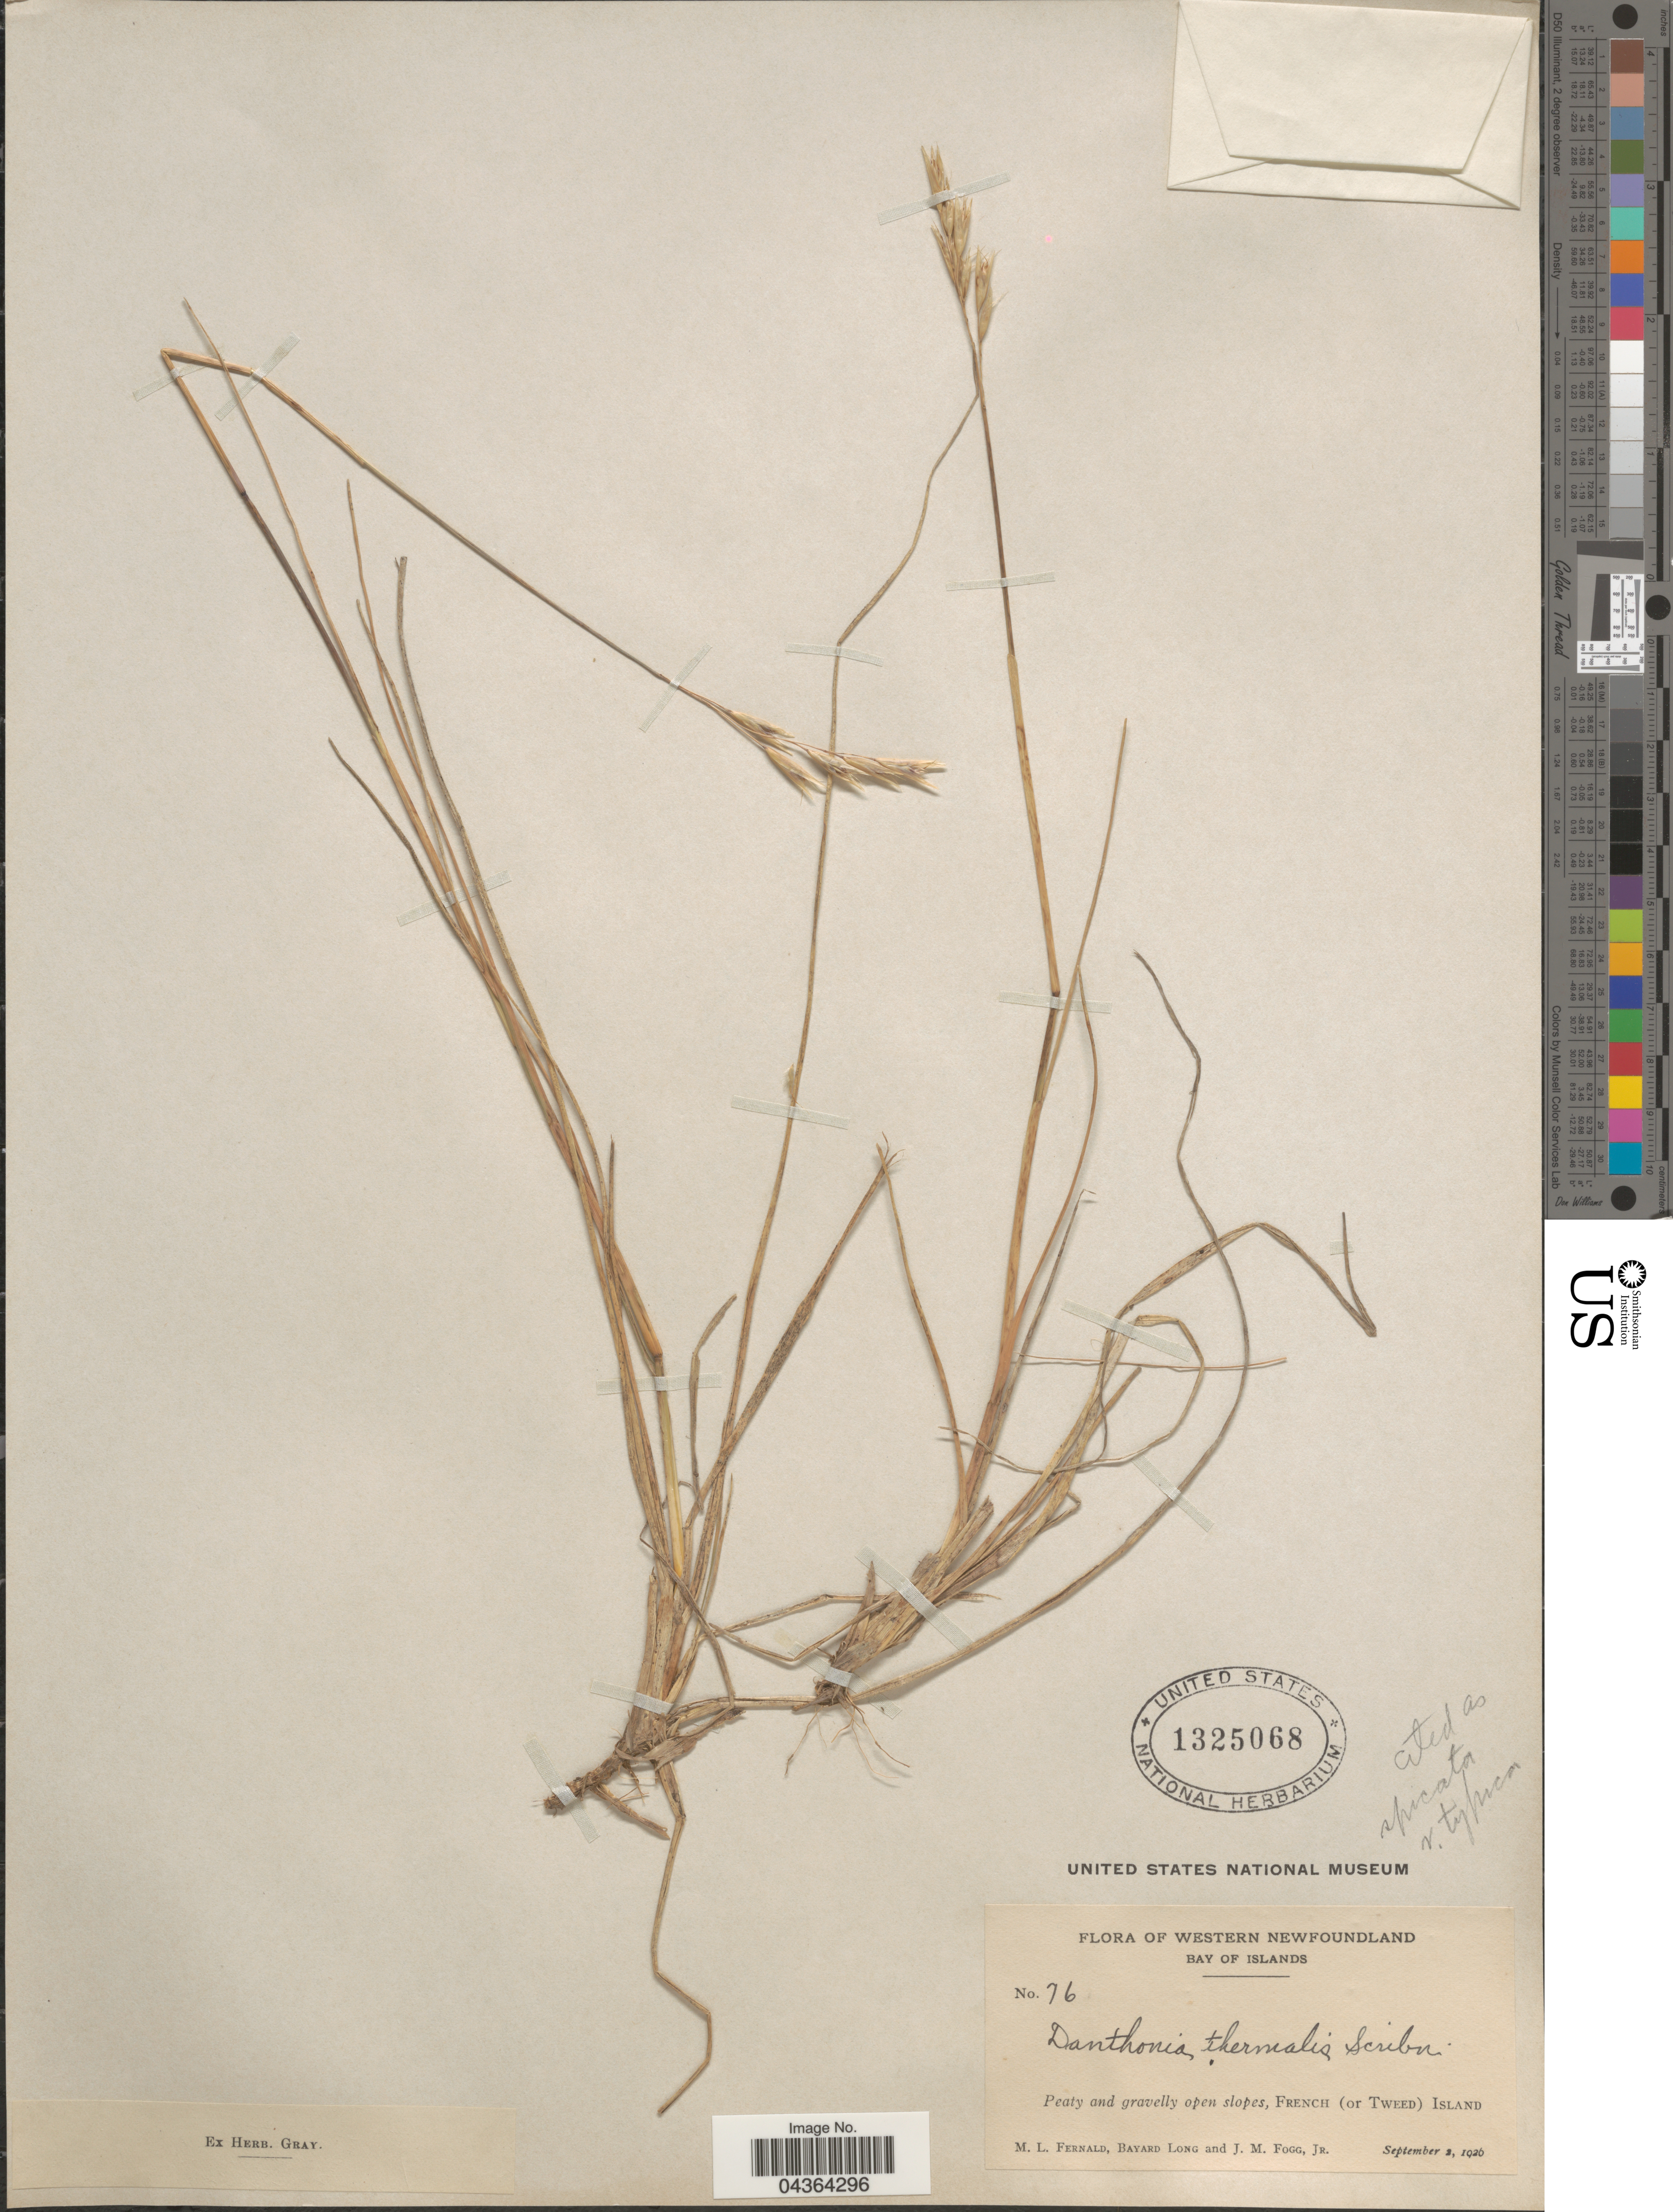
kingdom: Plantae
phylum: Tracheophyta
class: Liliopsida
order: Poales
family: Poaceae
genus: Danthonia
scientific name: Danthonia spicata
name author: (L.) P. Beauv. ex Roem. & Schult.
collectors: M. L. Fernald, B. Long & J. Fogg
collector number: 76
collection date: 1926-09-02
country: Canada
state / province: Newfoundland and Labrador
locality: Western Newfoundland. Bay of Islands. Peaty and gravelly open slopes, French (or Tweed) Island.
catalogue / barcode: US 1325068